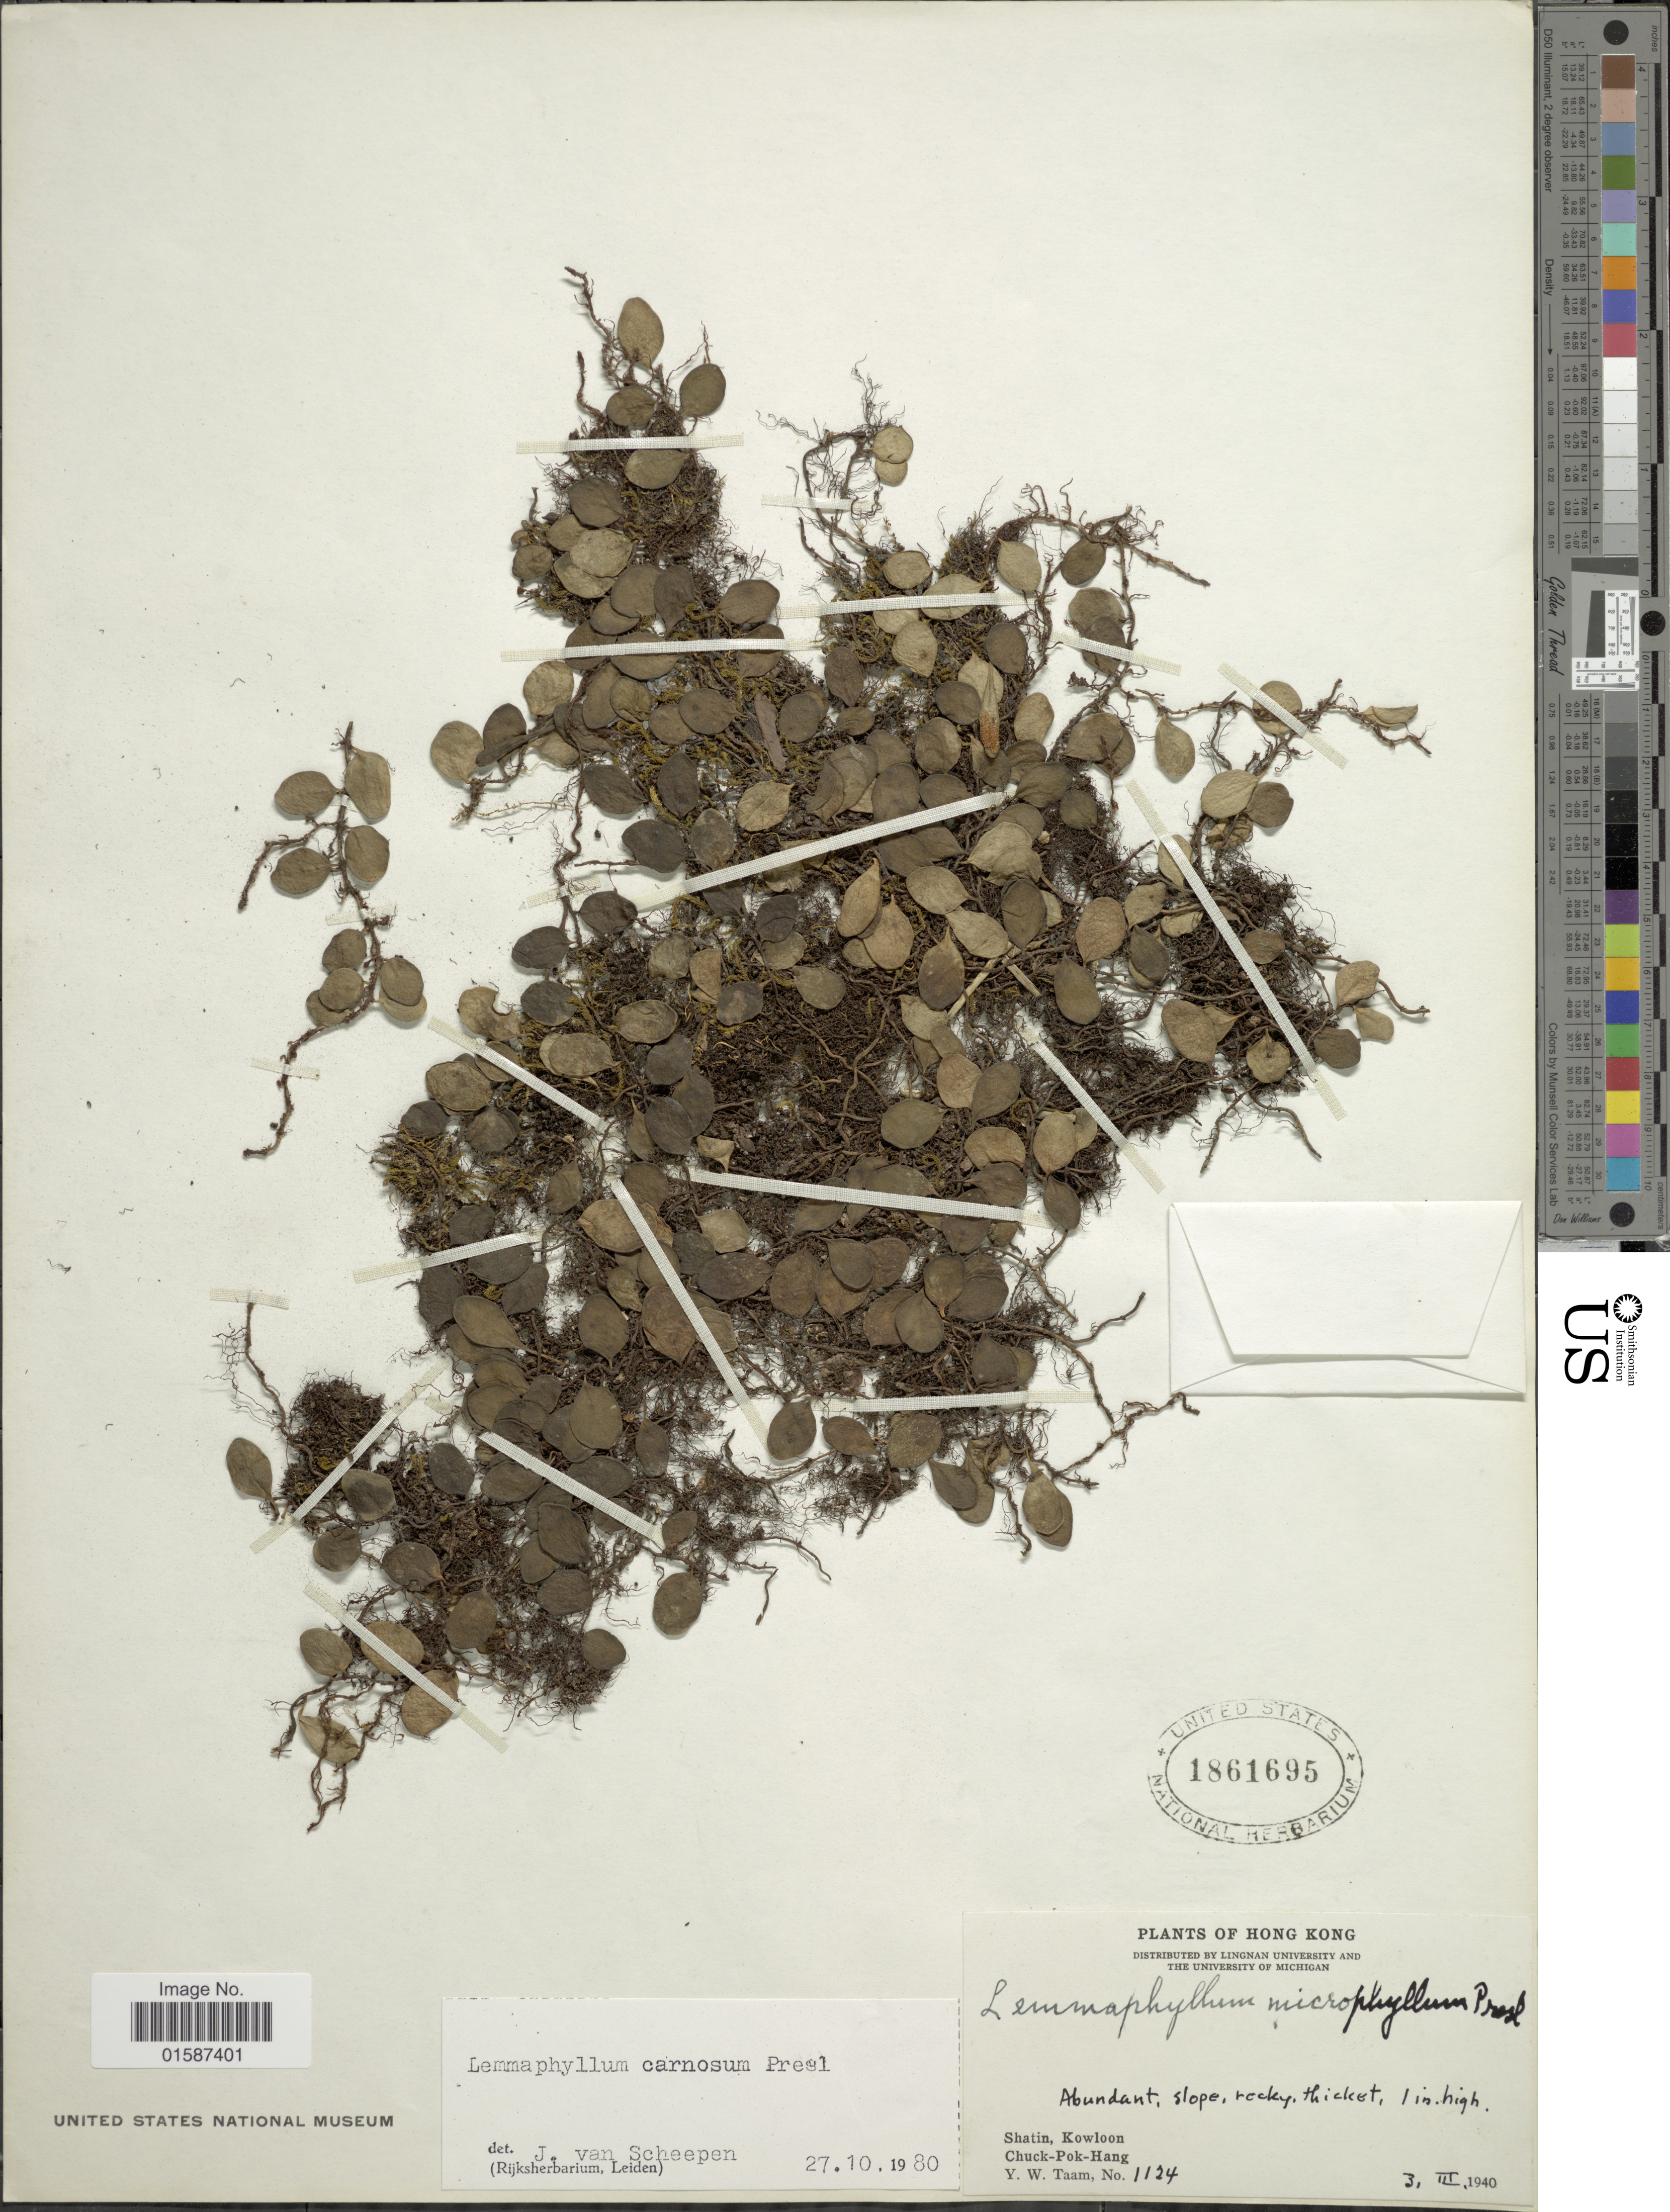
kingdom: Plantae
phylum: Tracheophyta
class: Polypodiopsida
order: Polypodiales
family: Polypodiaceae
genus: Lemmaphyllum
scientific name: Lemmaphyllum microphyllum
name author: C. Presl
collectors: Y. W. Taam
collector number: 11424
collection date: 1940-03-03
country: China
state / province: Hong Kong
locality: Hong Kong, Shatin, Kowloon, Chuck-Pok-Hang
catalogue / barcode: US 1861695